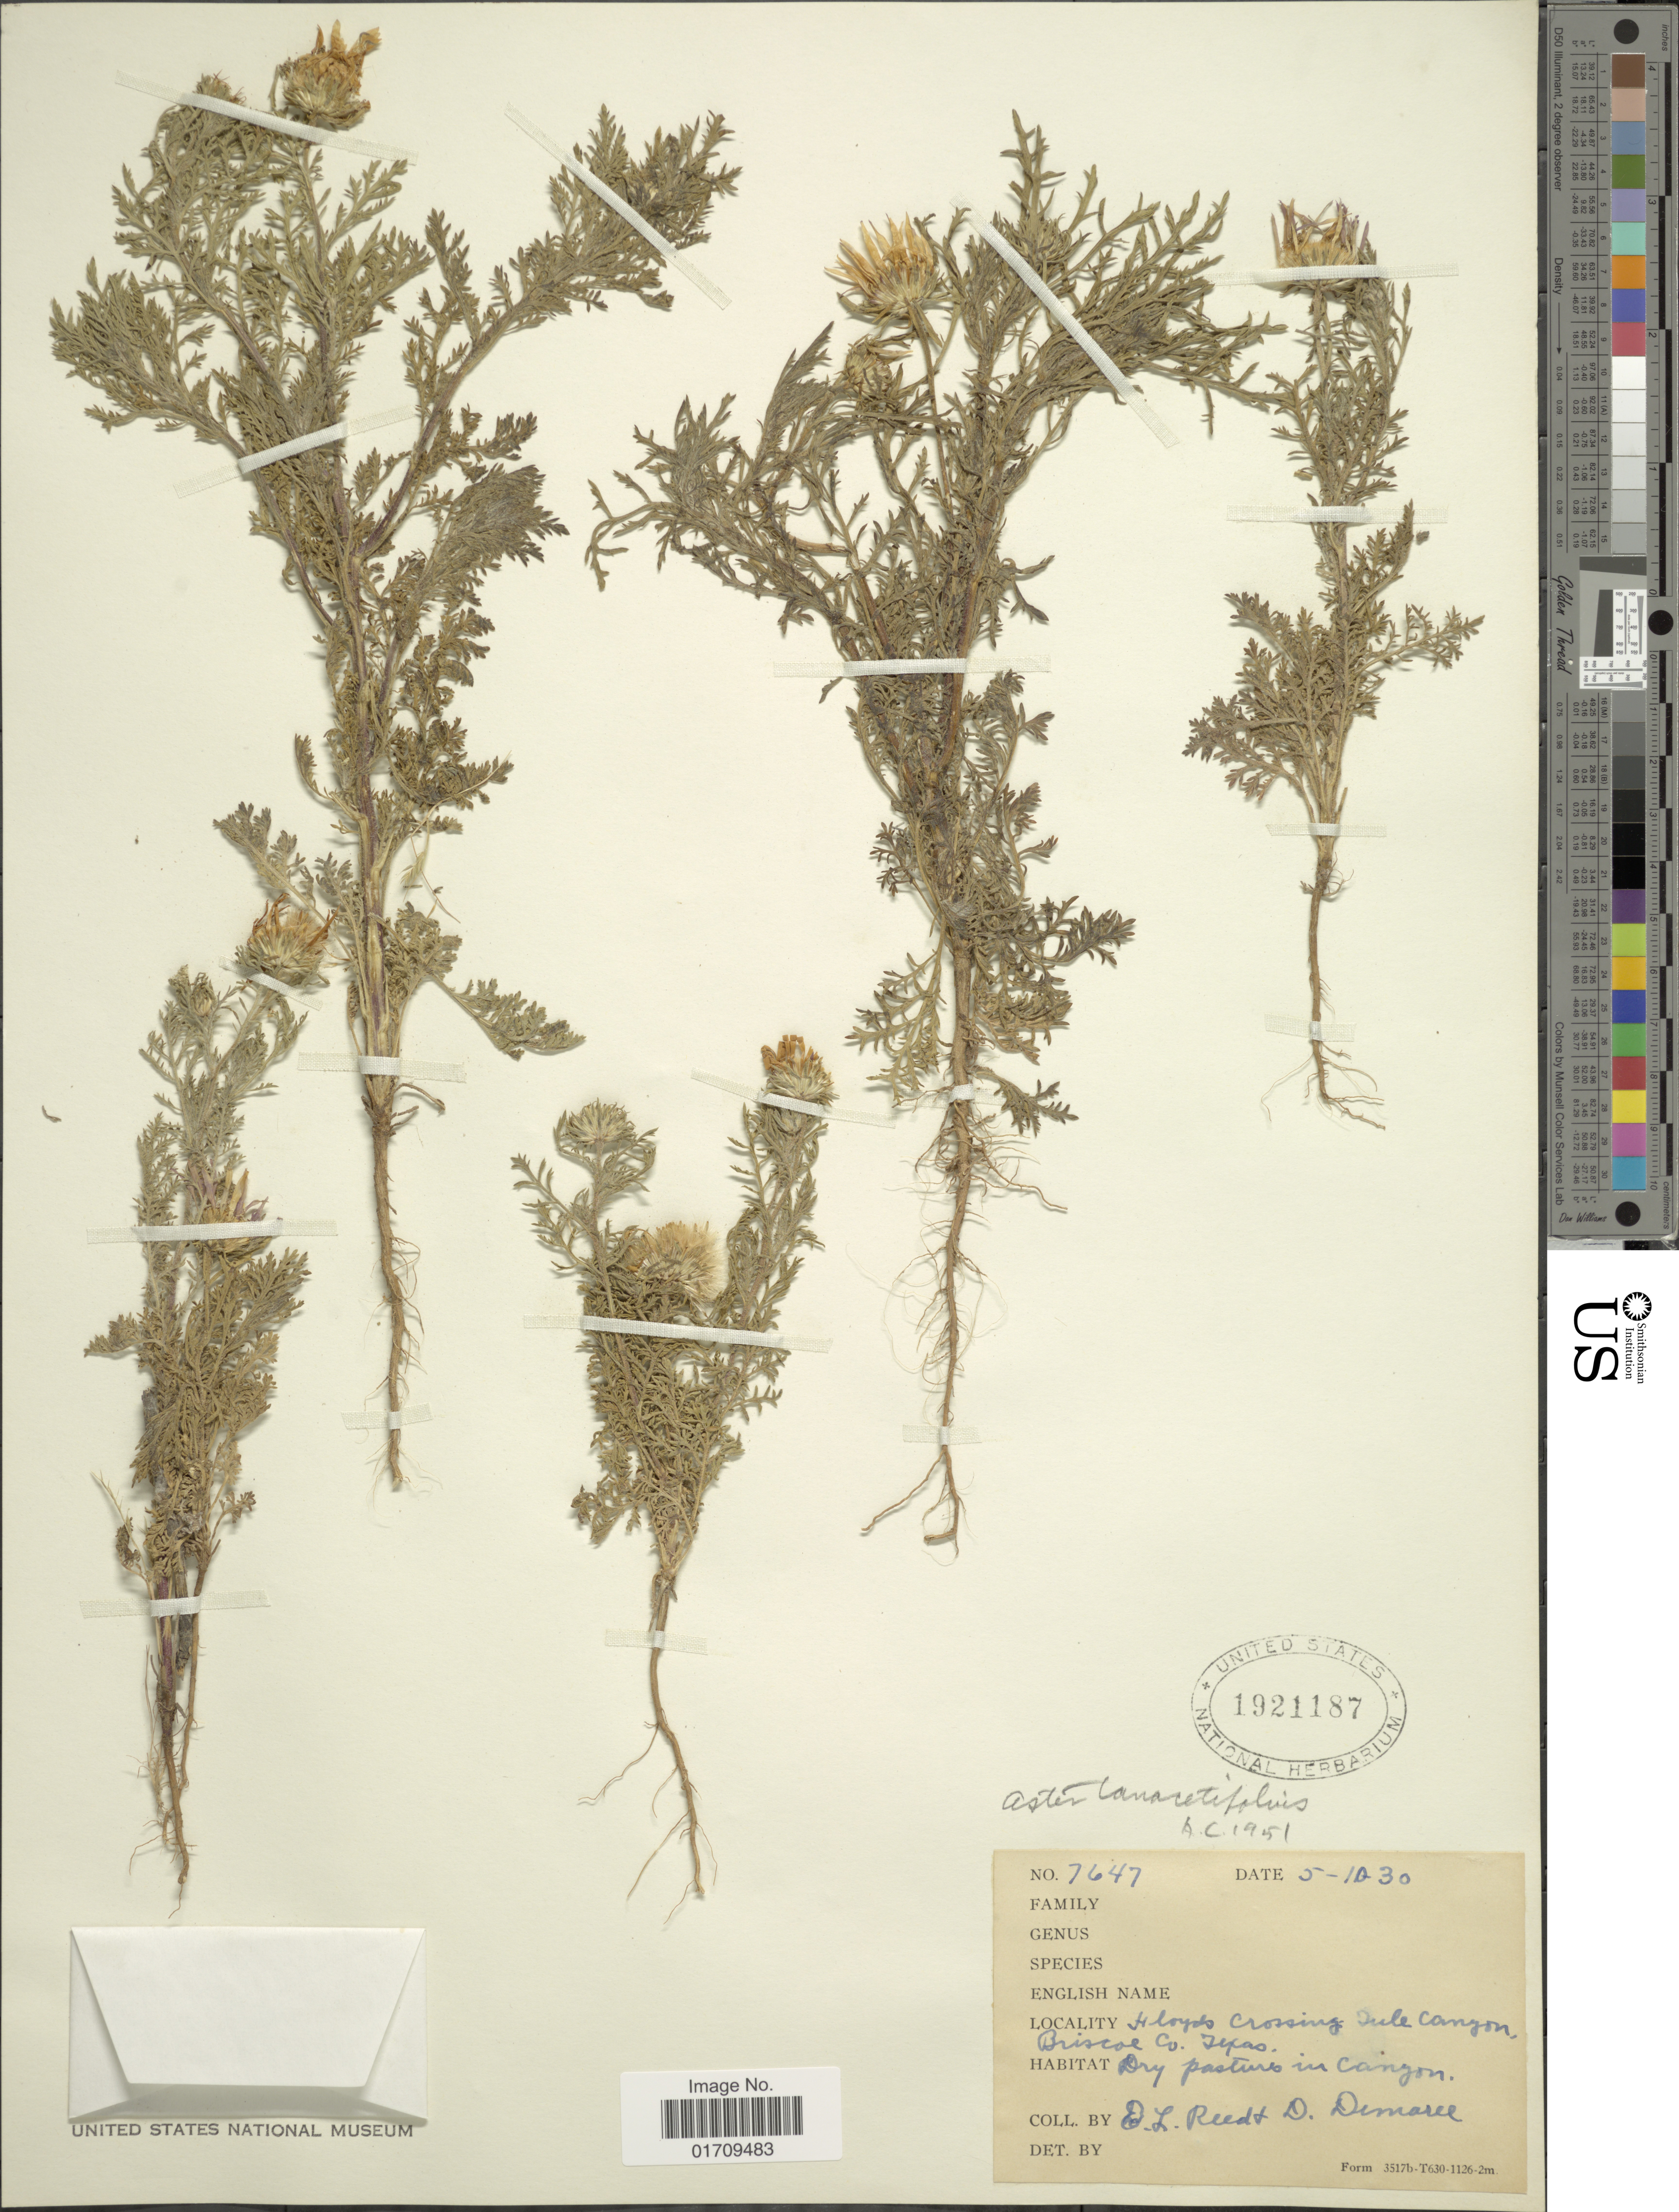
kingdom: Plantae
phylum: Tracheophyta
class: Magnoliopsida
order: Asterales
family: Asteraceae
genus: Machaeranthera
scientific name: Machaeranthera tanacetifolia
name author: (Kunth) Nees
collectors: E. Reed & D. Demaree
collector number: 7647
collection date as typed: Transcribed d/m/y: 10/5/30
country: United States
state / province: Texas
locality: Floyds crossing Tule Canyon, Briscoe Co.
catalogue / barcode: US 1921187